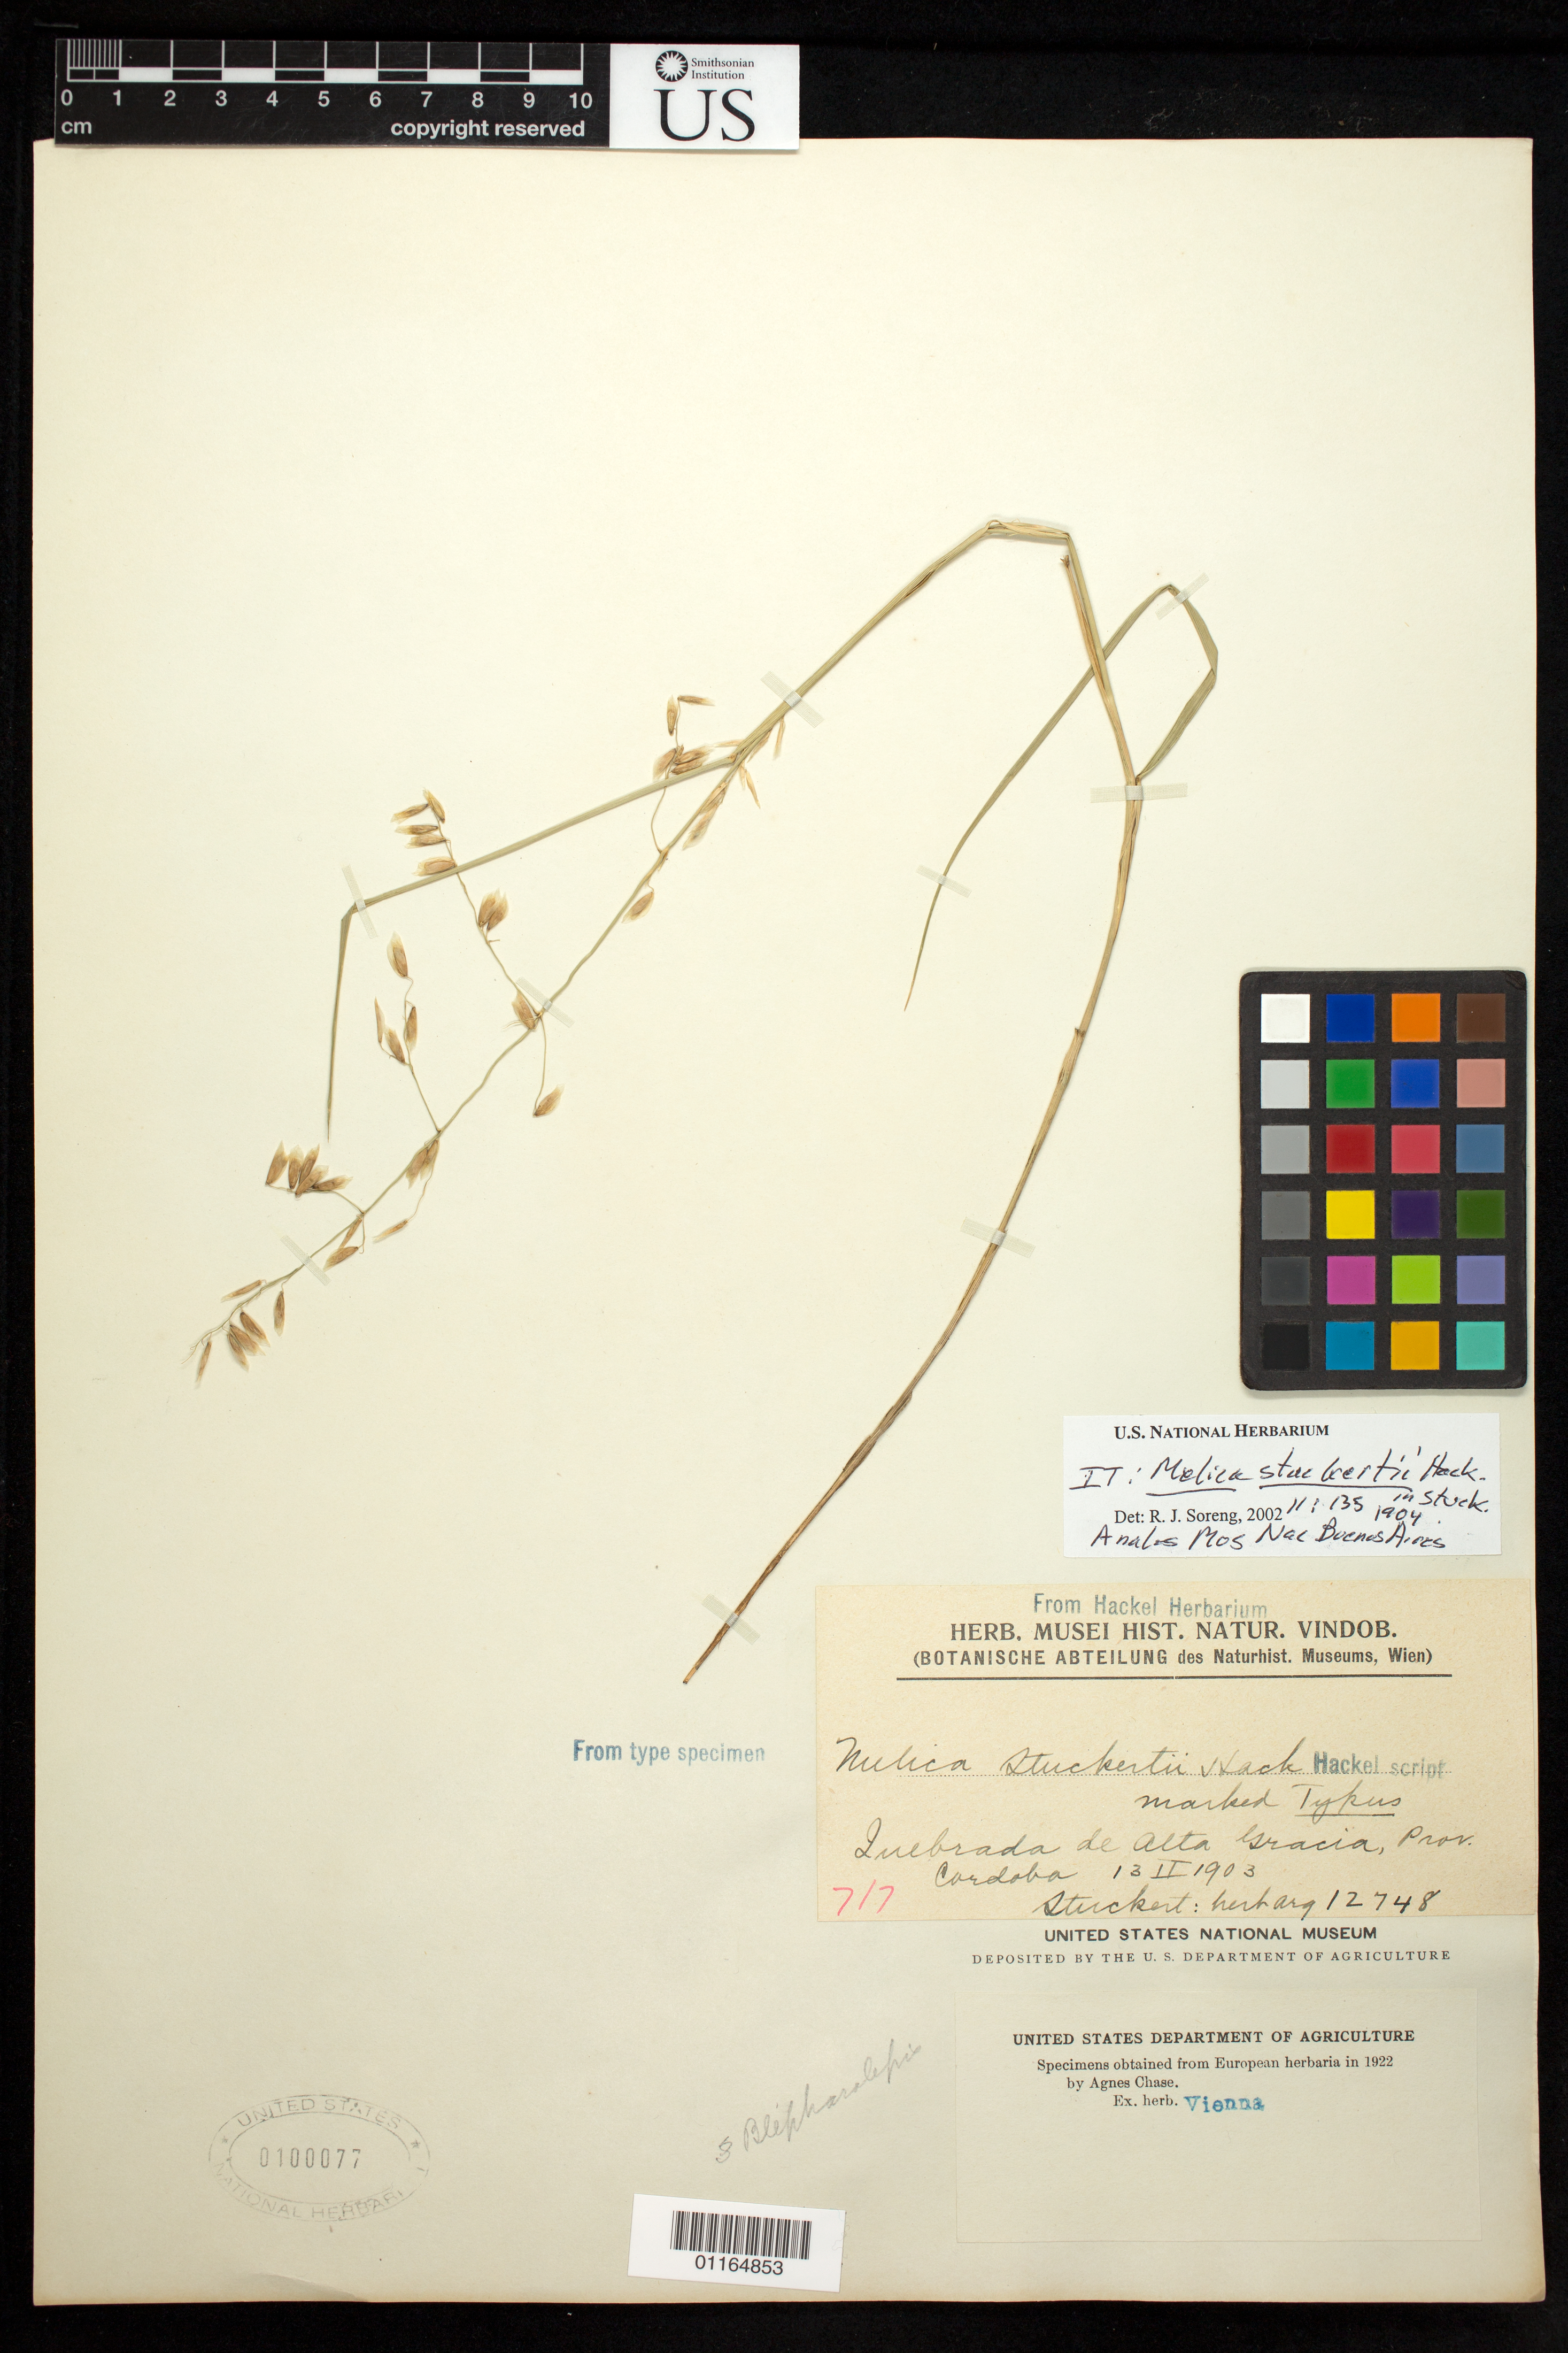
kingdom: Plantae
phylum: Tracheophyta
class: Liliopsida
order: Poales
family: Poaceae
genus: Melica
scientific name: Melica stuckertii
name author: Hack. ex Stuck.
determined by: Soreng, Robert J., Research Associate (BOT), Smithsonian Institution - National Museum of Natural History (UNITED STATES)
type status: Isotype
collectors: T. Stuckert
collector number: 12748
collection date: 1903-02-13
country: Argentina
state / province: Córdoba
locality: Inebrada de Alta Gracia, Prov. Cordoba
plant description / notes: Fragment of (holo?) type specimen ex herb. Hackel (Vienna)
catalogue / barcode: US 100077